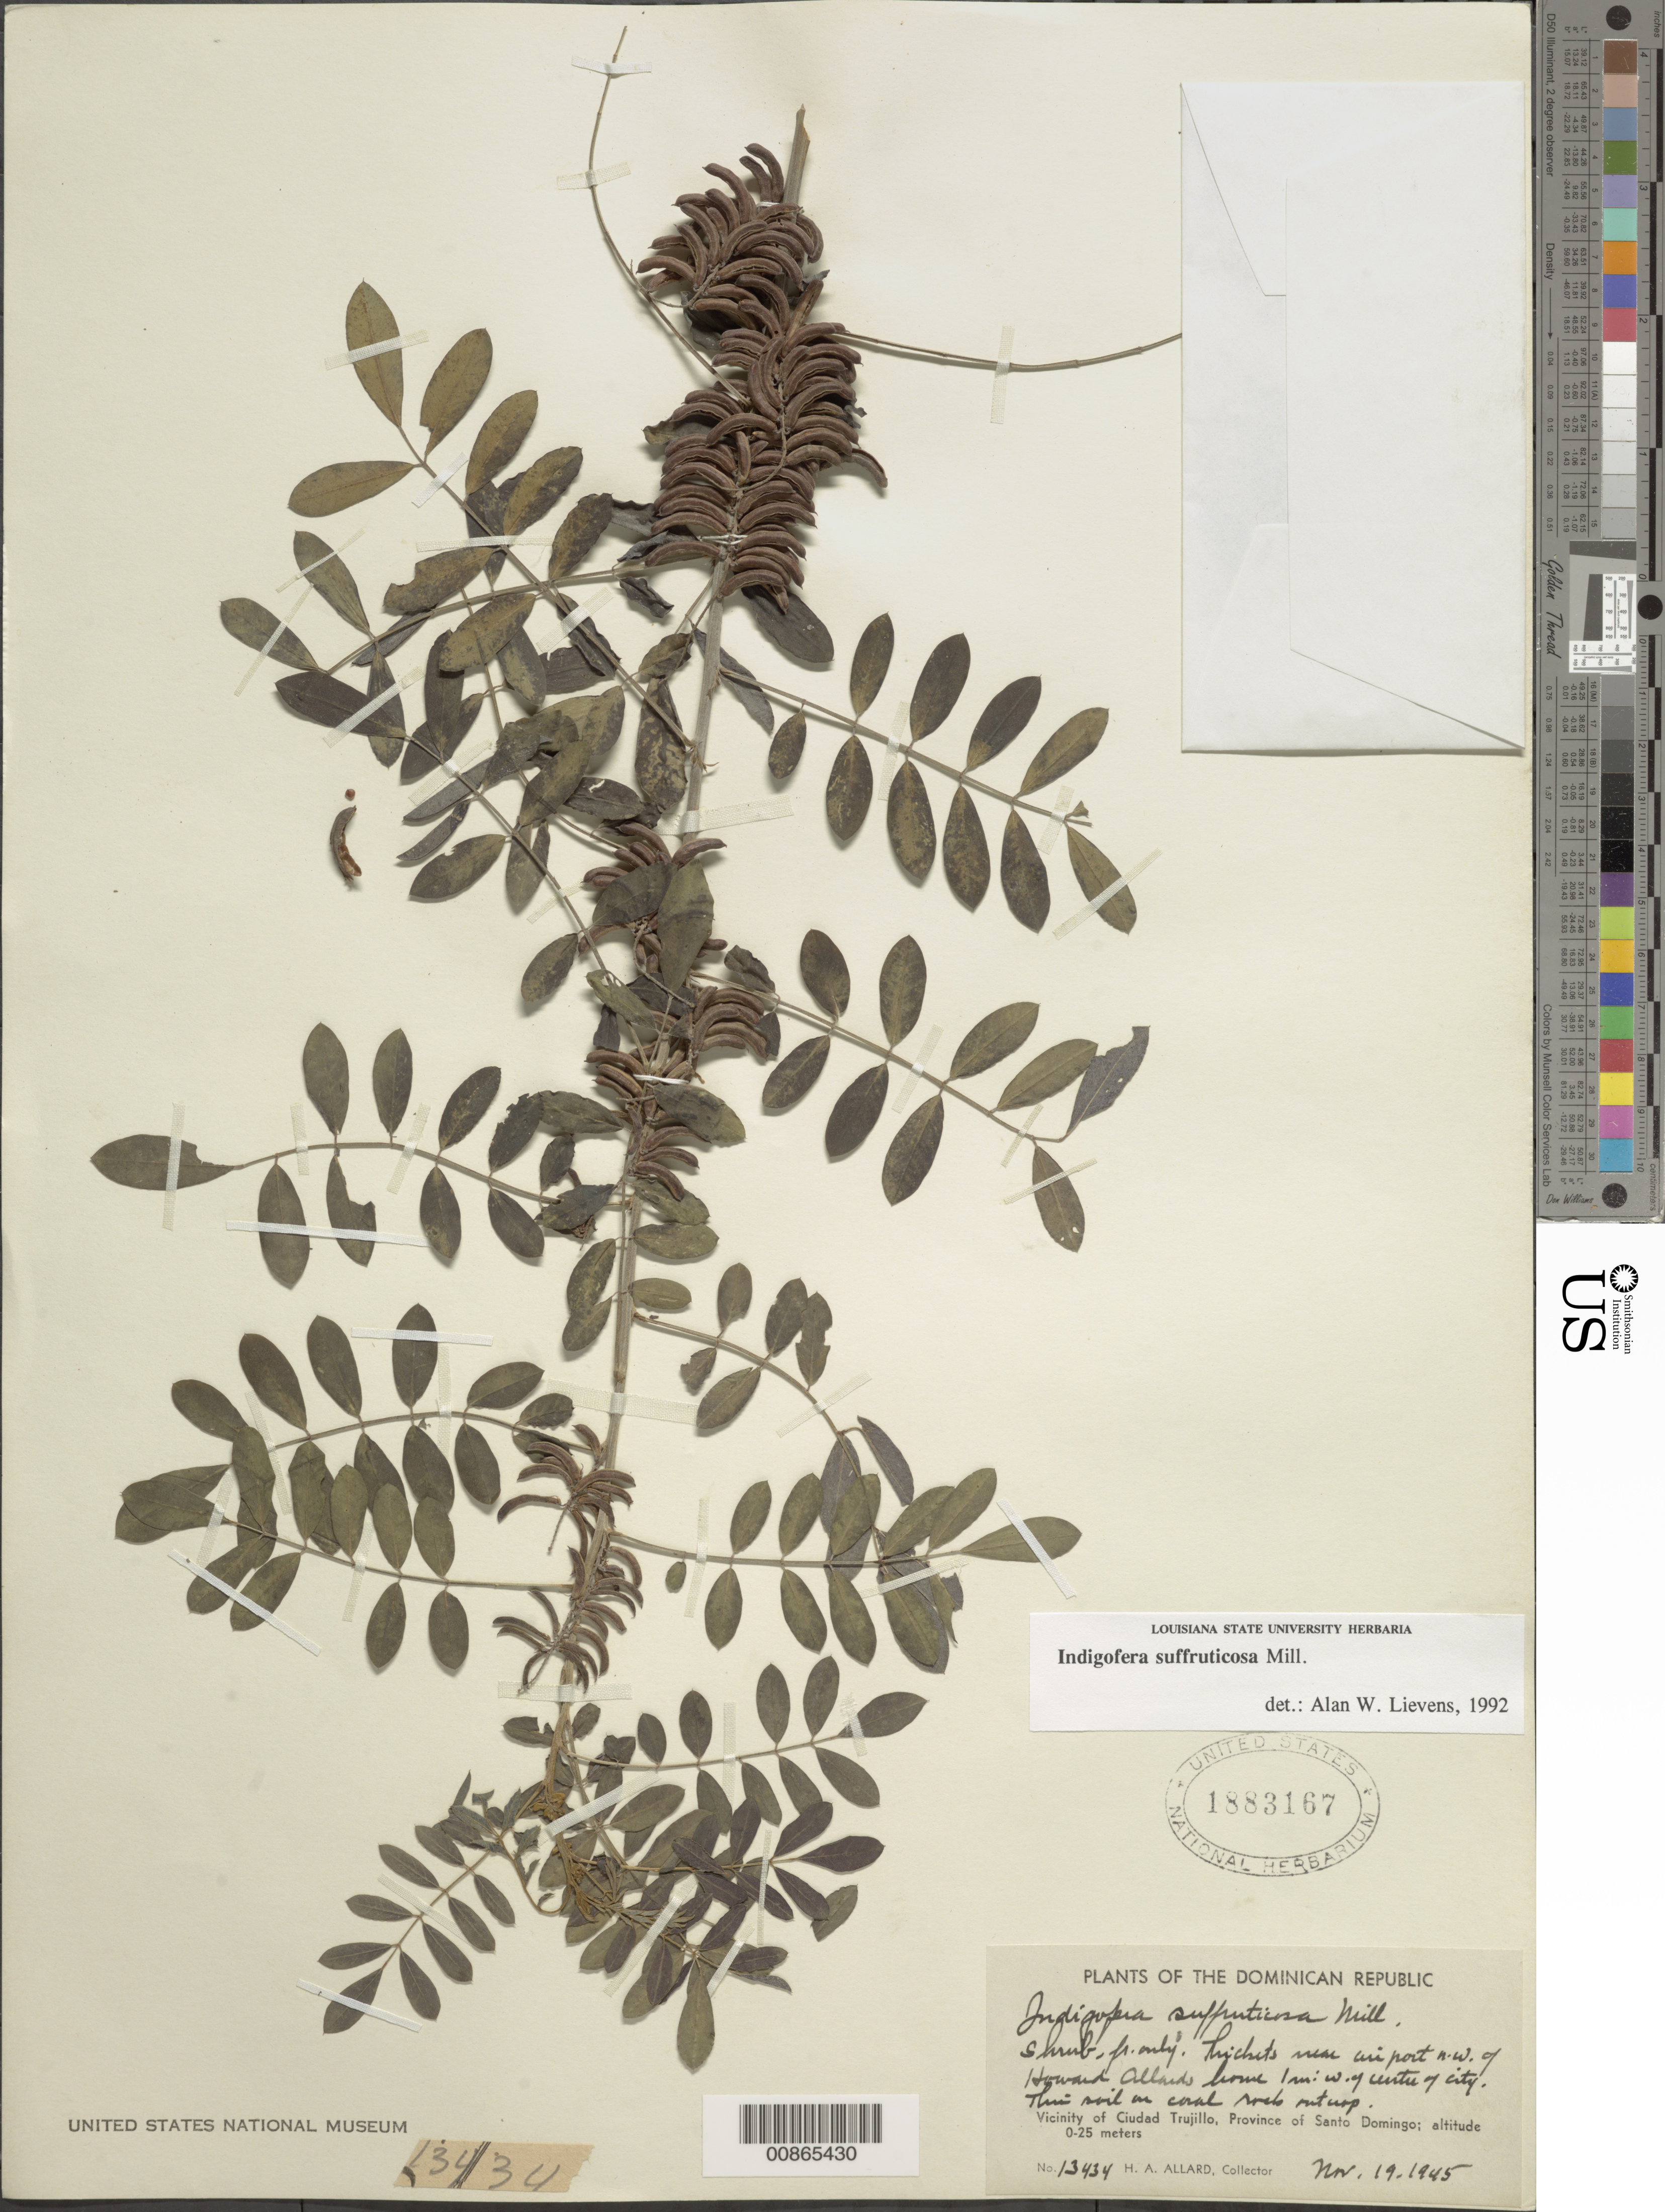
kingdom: Plantae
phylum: Tracheophyta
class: Magnoliopsida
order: Fabales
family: Fabaceae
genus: Indigofera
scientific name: Indigofera suffruticosa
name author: Mill.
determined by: Lievens, A. W., (LSU), Louisiana State University Herbarium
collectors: H. A. Allard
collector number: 13434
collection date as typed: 19 Nov 1945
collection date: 1945-11-19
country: Dominican Republic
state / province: Distrito Nacional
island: Hispaniola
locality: Vicinity of Ciudad Trujillo, Province of Santo Domingo (obsolete). Near airport NW of Howard Allard's home, 1 mi. W of center of city.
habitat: Thickets. This soil on coral rock outcrop.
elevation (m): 0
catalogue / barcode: US 1883167